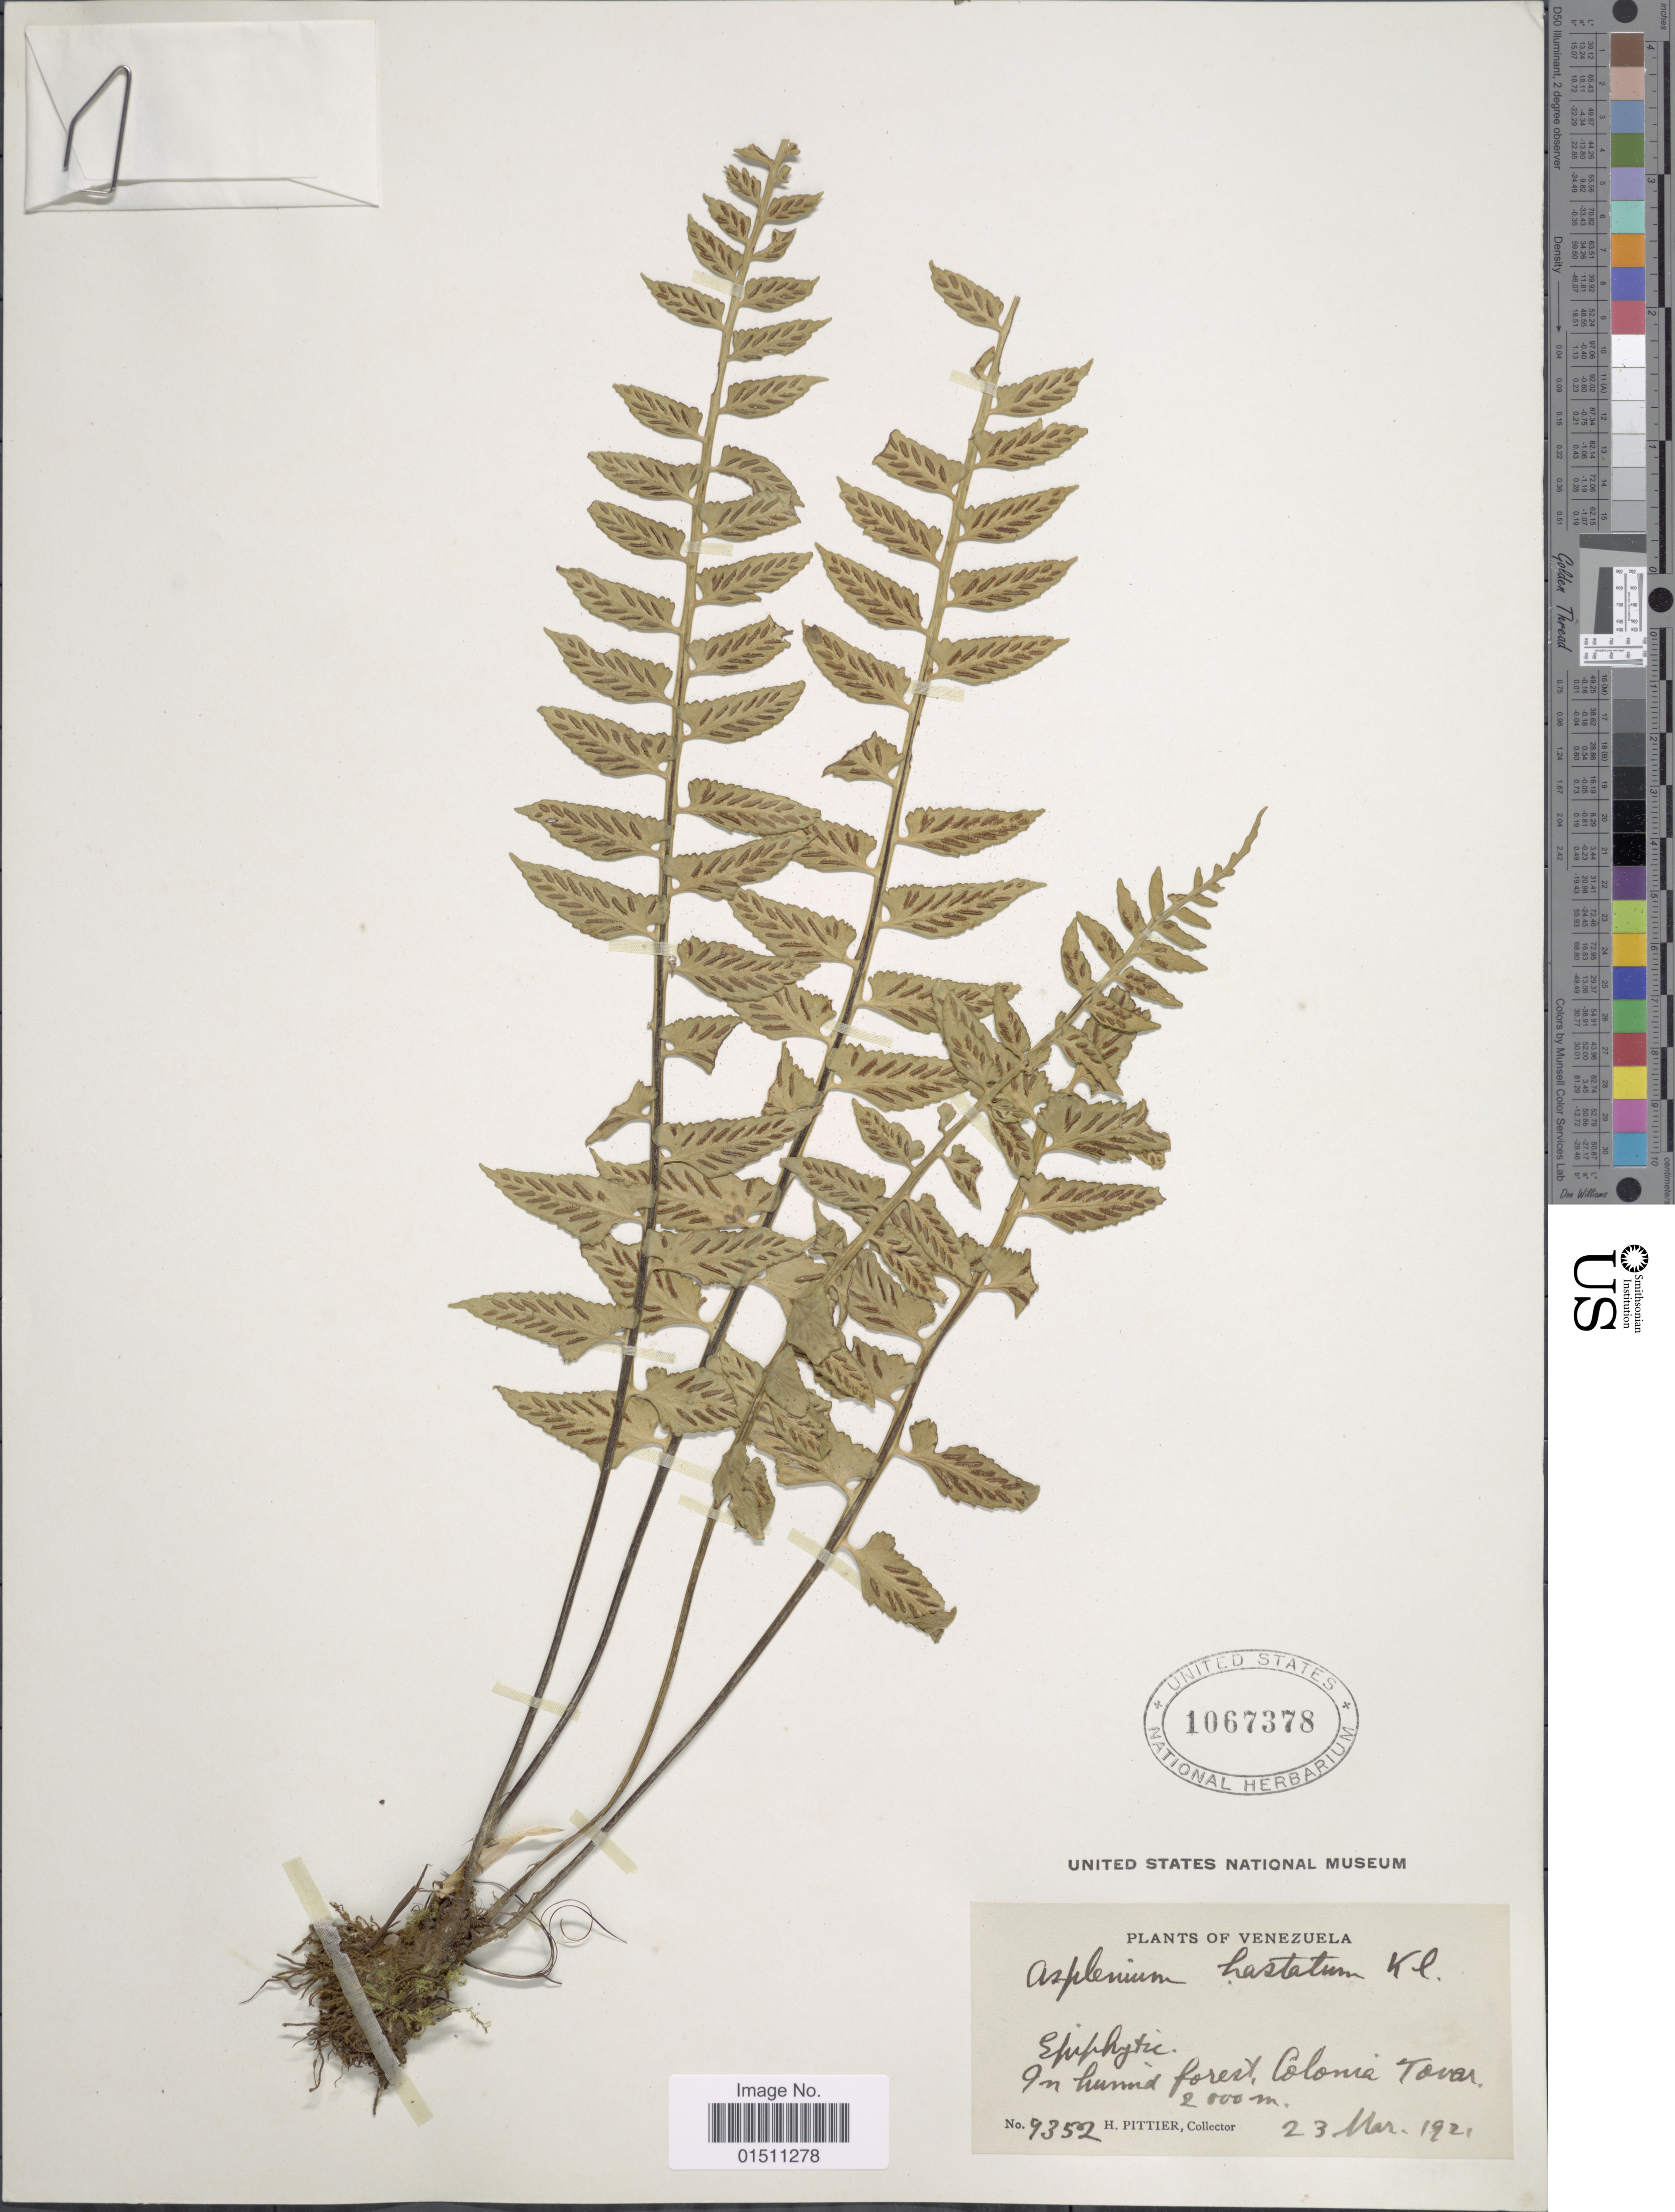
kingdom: Plantae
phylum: Tracheophyta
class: Polypodiopsida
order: Polypodiales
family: Aspleniaceae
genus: Asplenium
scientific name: Asplenium hastatum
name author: Klotzsch ex Kunze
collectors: H. F. Pittier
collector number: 9352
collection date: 1921-03-23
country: Venezuela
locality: Venezuela, Colonia Tovar.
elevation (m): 2000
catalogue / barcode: US 1067378